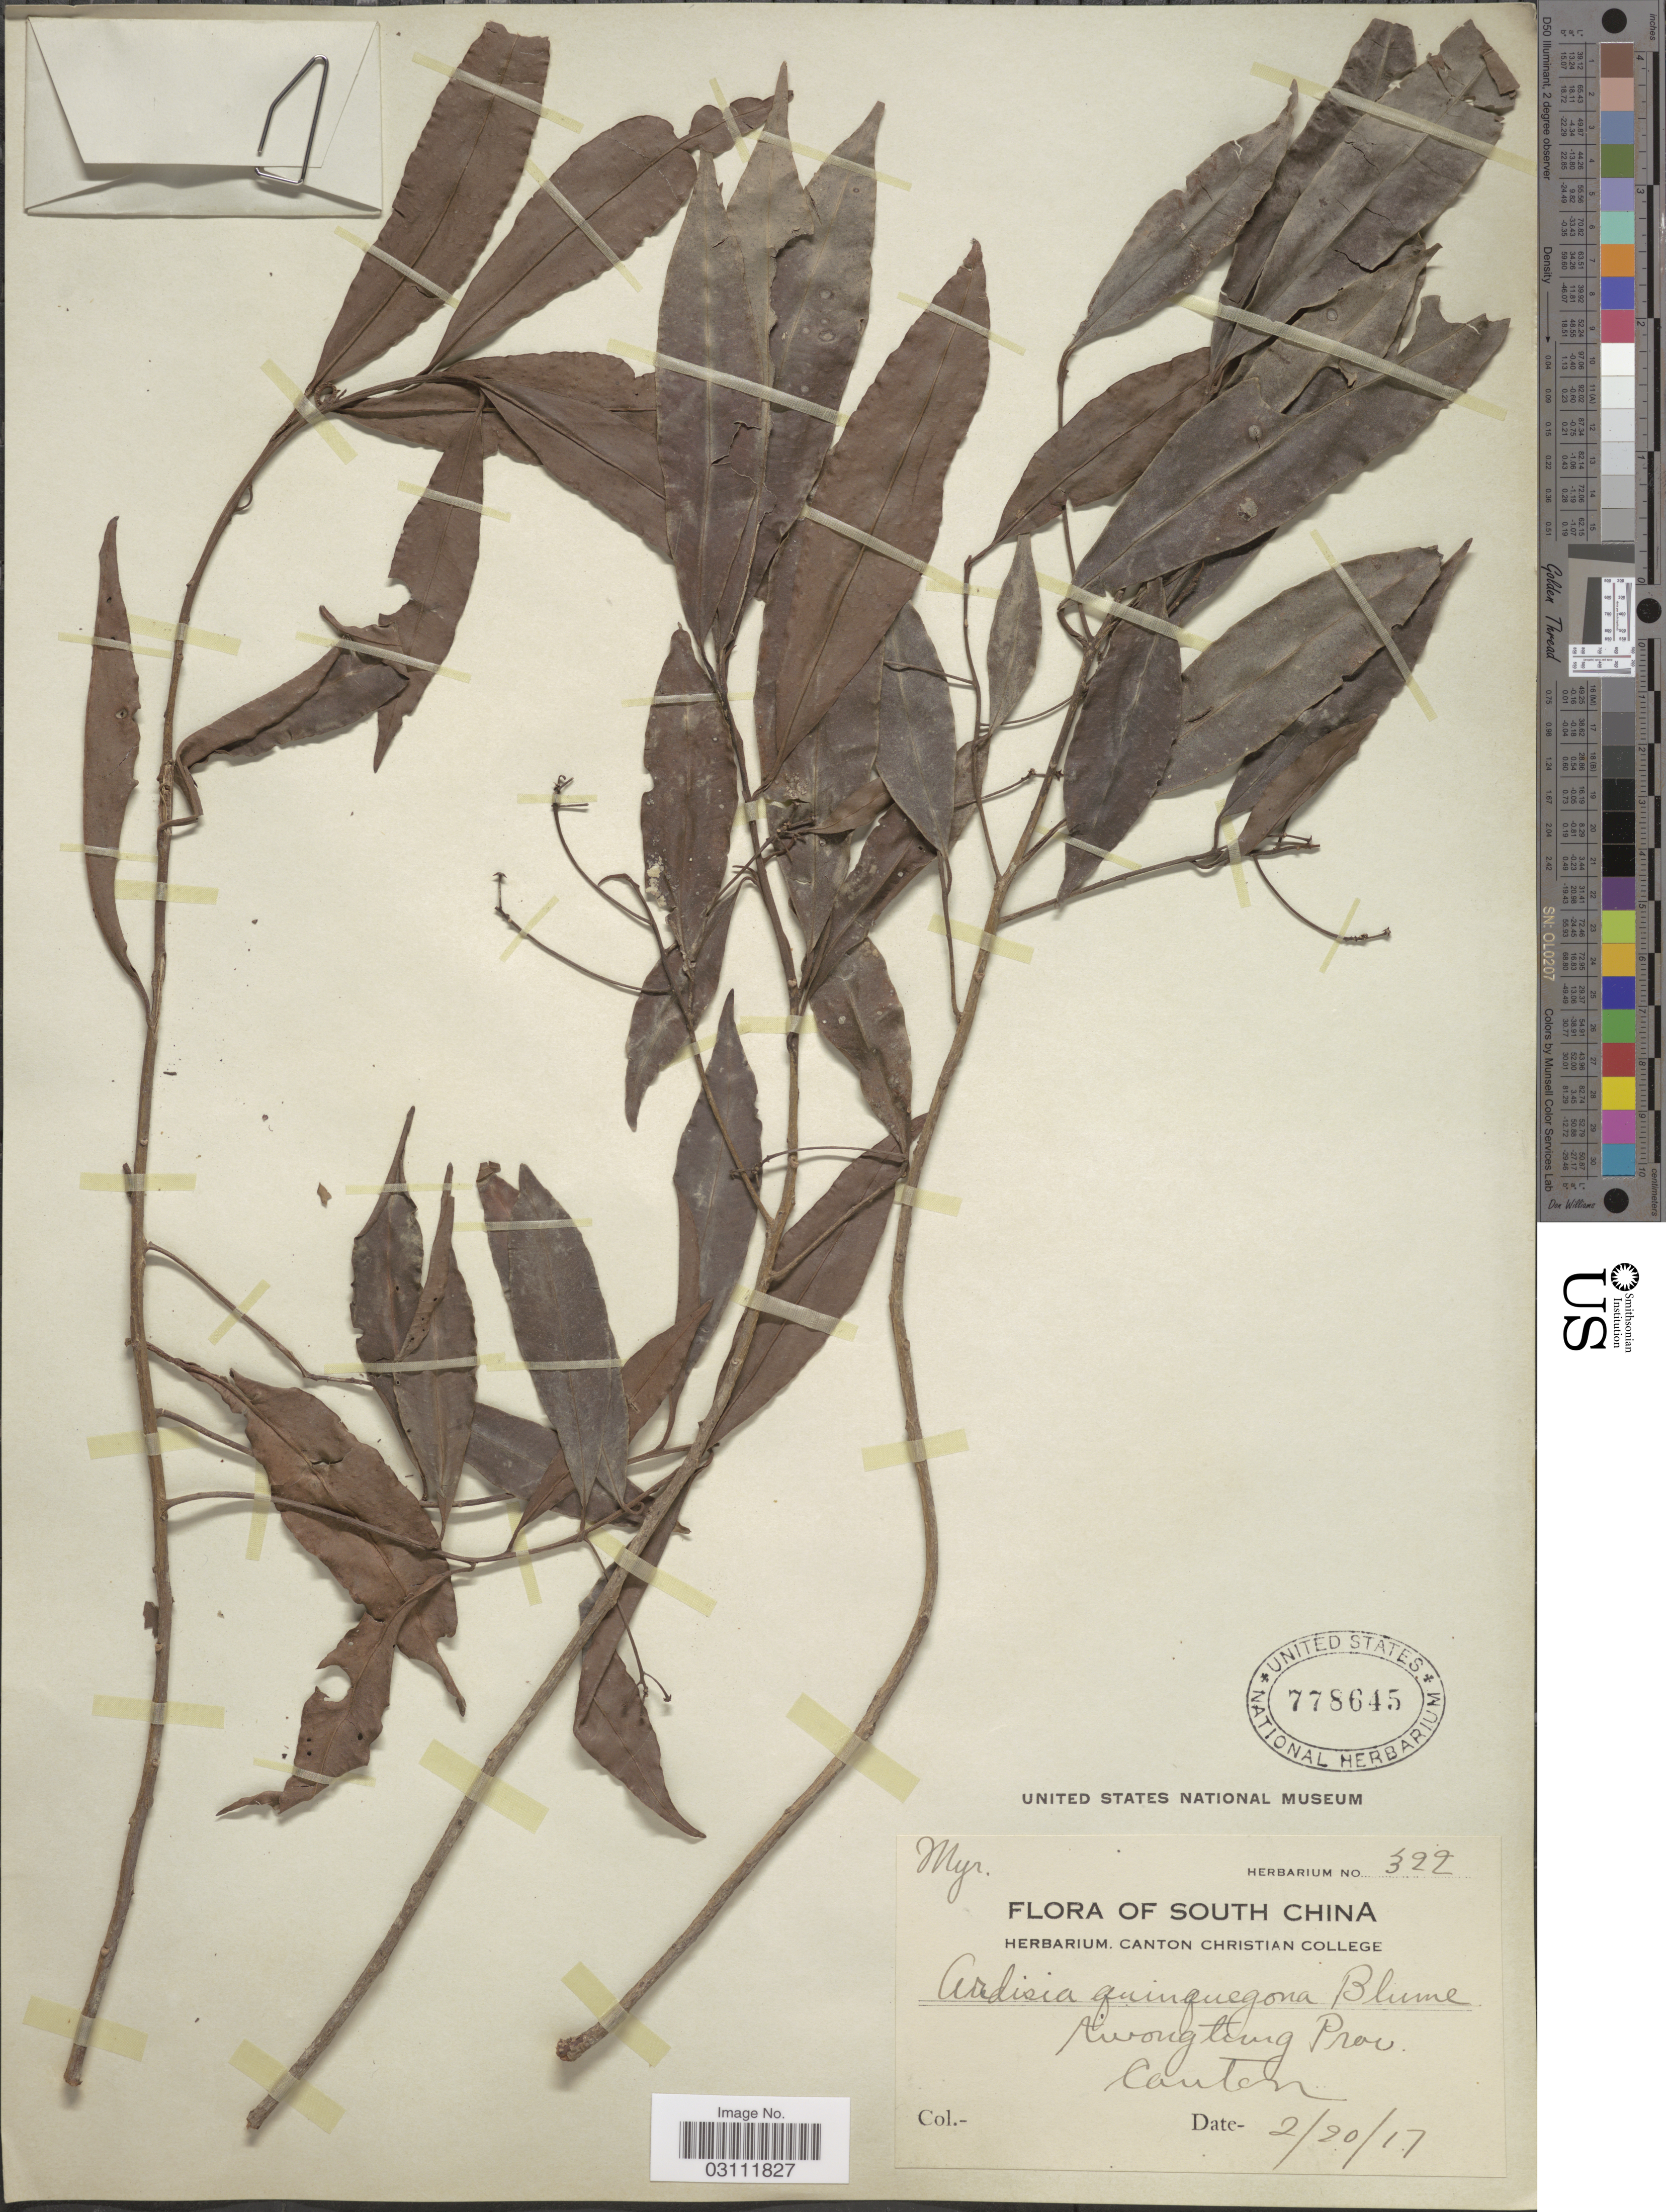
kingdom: Plantae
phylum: Tracheophyta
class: Magnoliopsida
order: Ericales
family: Primulaceae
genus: Ardisia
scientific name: Ardisia quinquegona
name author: Blume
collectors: ex herb. Canton Christian College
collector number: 322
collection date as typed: Transcribed d/m/y: 20/2/17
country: China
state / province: Guangdong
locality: Kwongtung Prov. Canton.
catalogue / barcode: US 778645